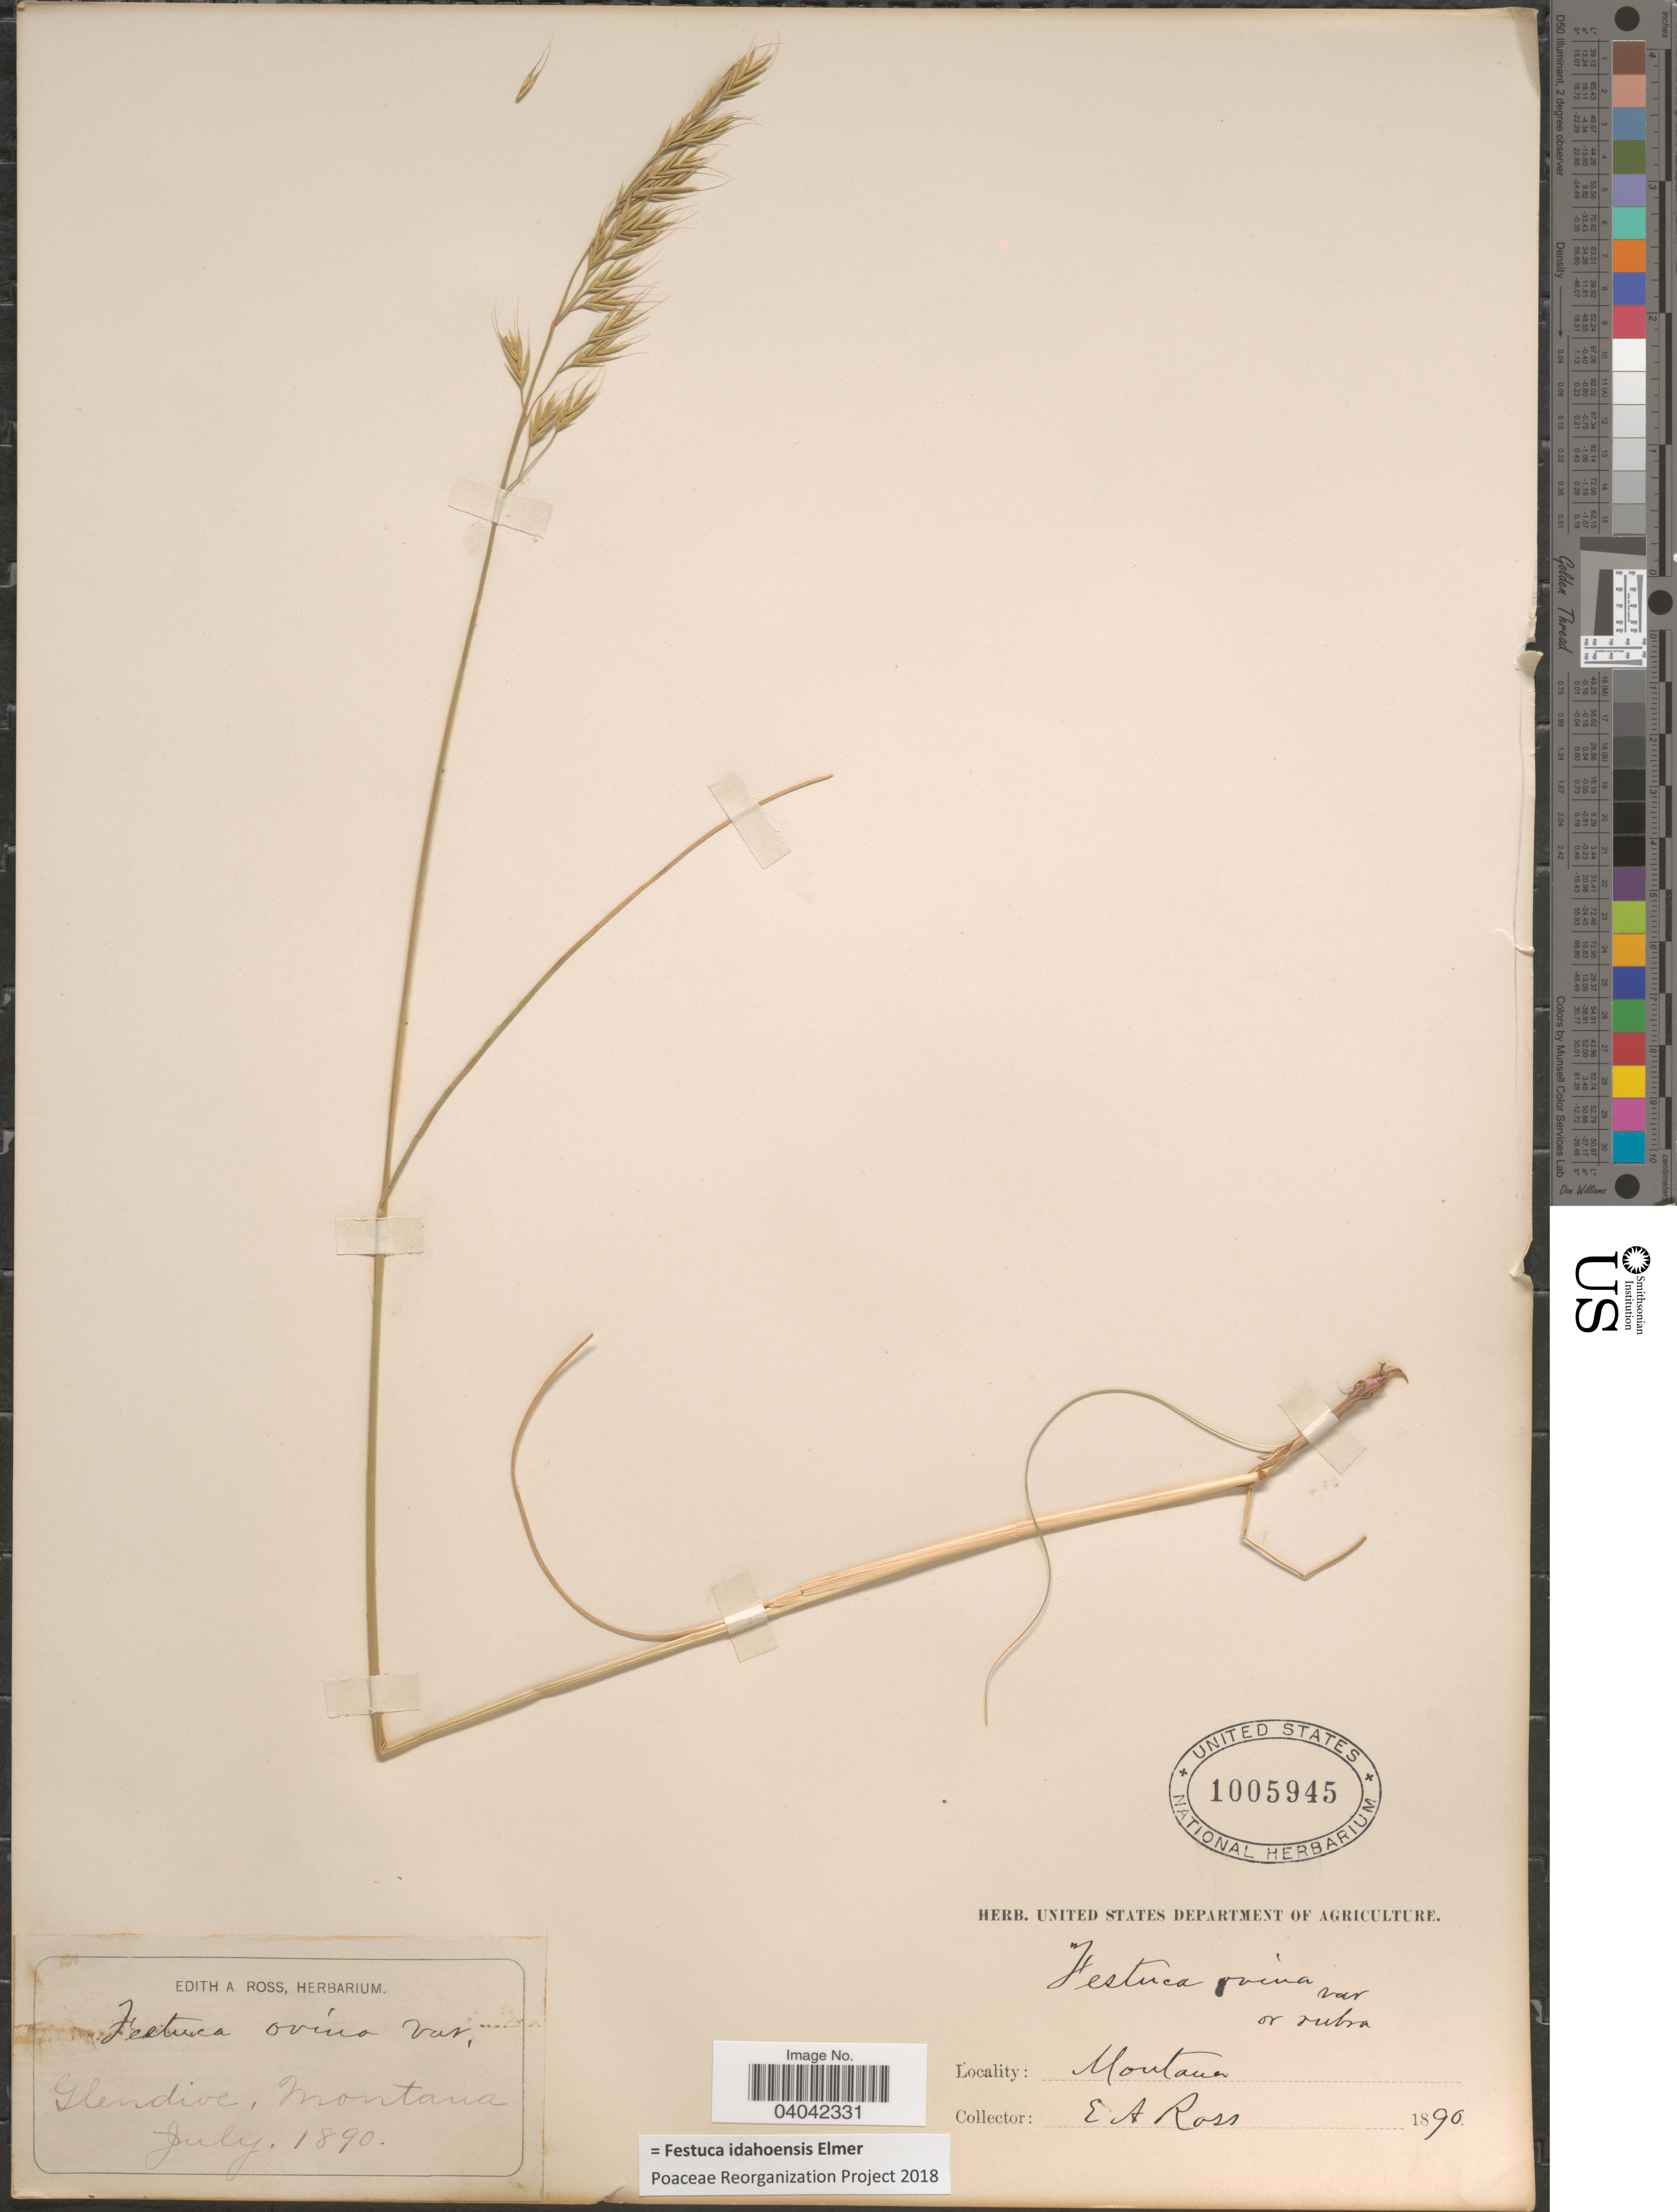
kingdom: Plantae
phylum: Tracheophyta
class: Liliopsida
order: Poales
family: Poaceae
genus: Festuca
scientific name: Festuca idahoensis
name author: Elmer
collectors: E. Ross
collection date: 1890-07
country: United States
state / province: Montana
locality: Glendive.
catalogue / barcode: US 1005945